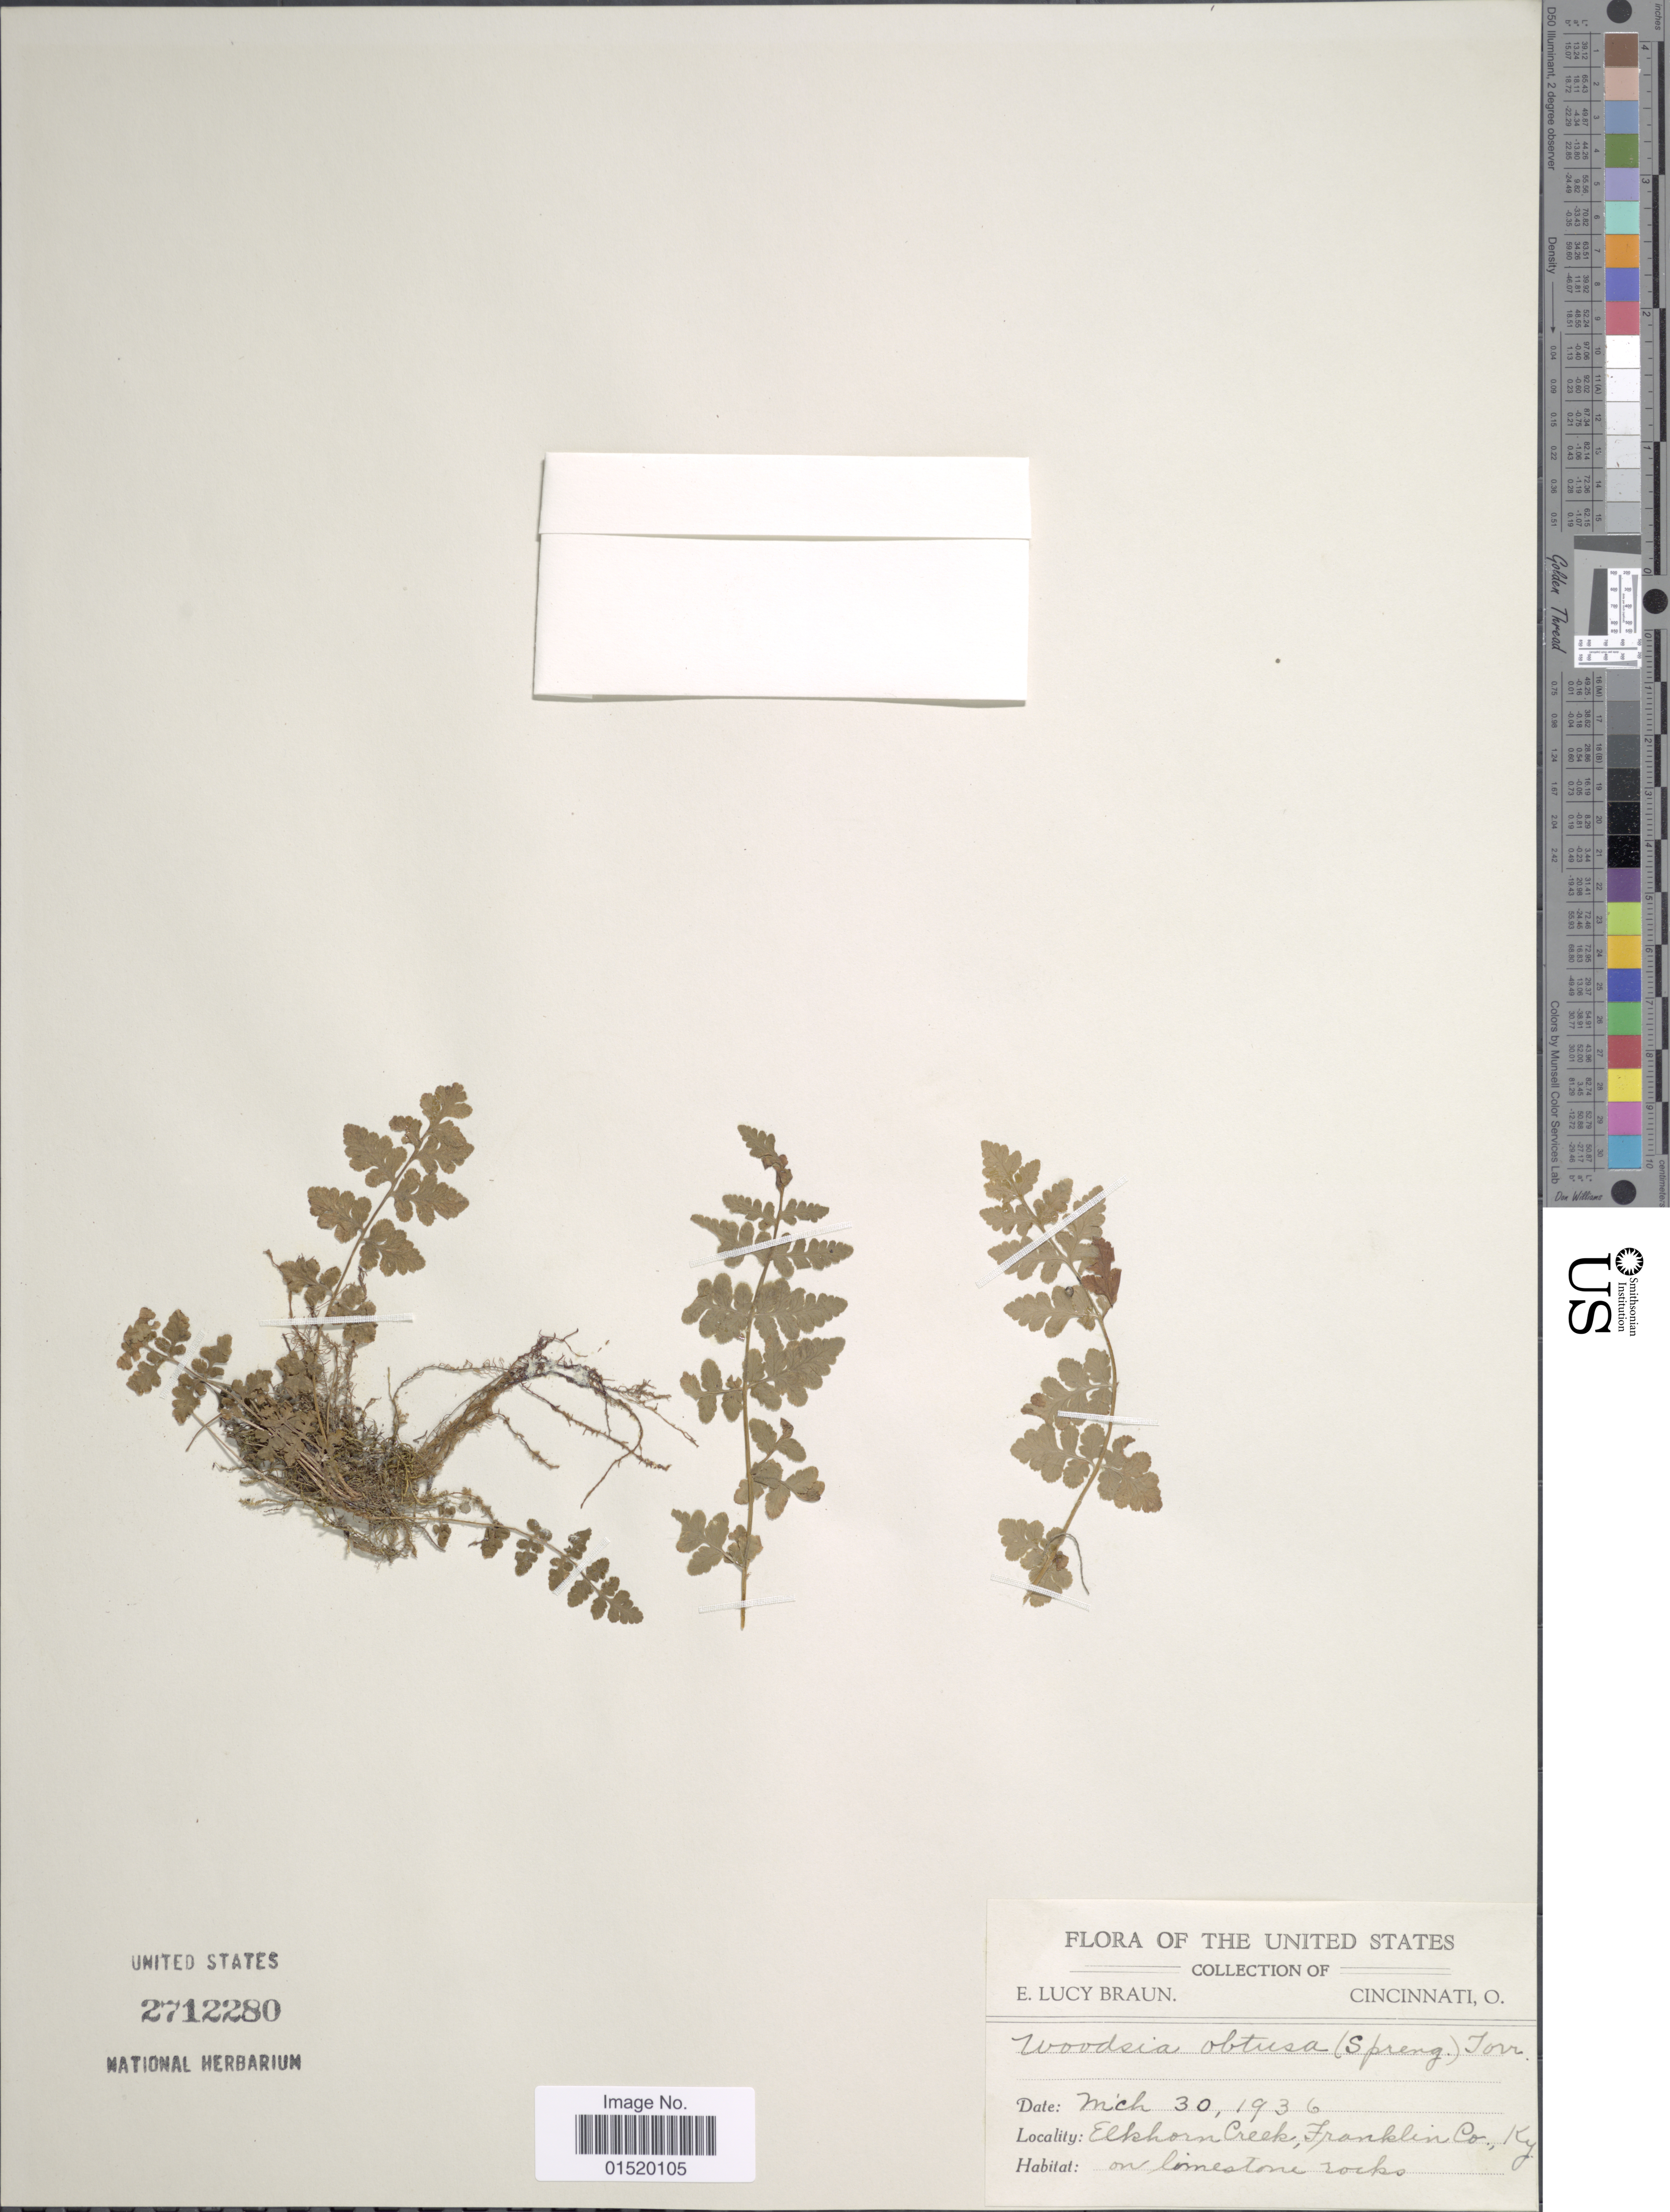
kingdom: Plantae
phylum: Tracheophyta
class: Polypodiopsida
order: Polypodiales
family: Woodsiaceae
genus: Woodsia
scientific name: Woodsia obtusa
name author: (Spreng.) Torr.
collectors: E. L. Braun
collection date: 1936-03-30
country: United States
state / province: Kentucky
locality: Elkhorn Creek, Franklin Co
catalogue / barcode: US 2712280